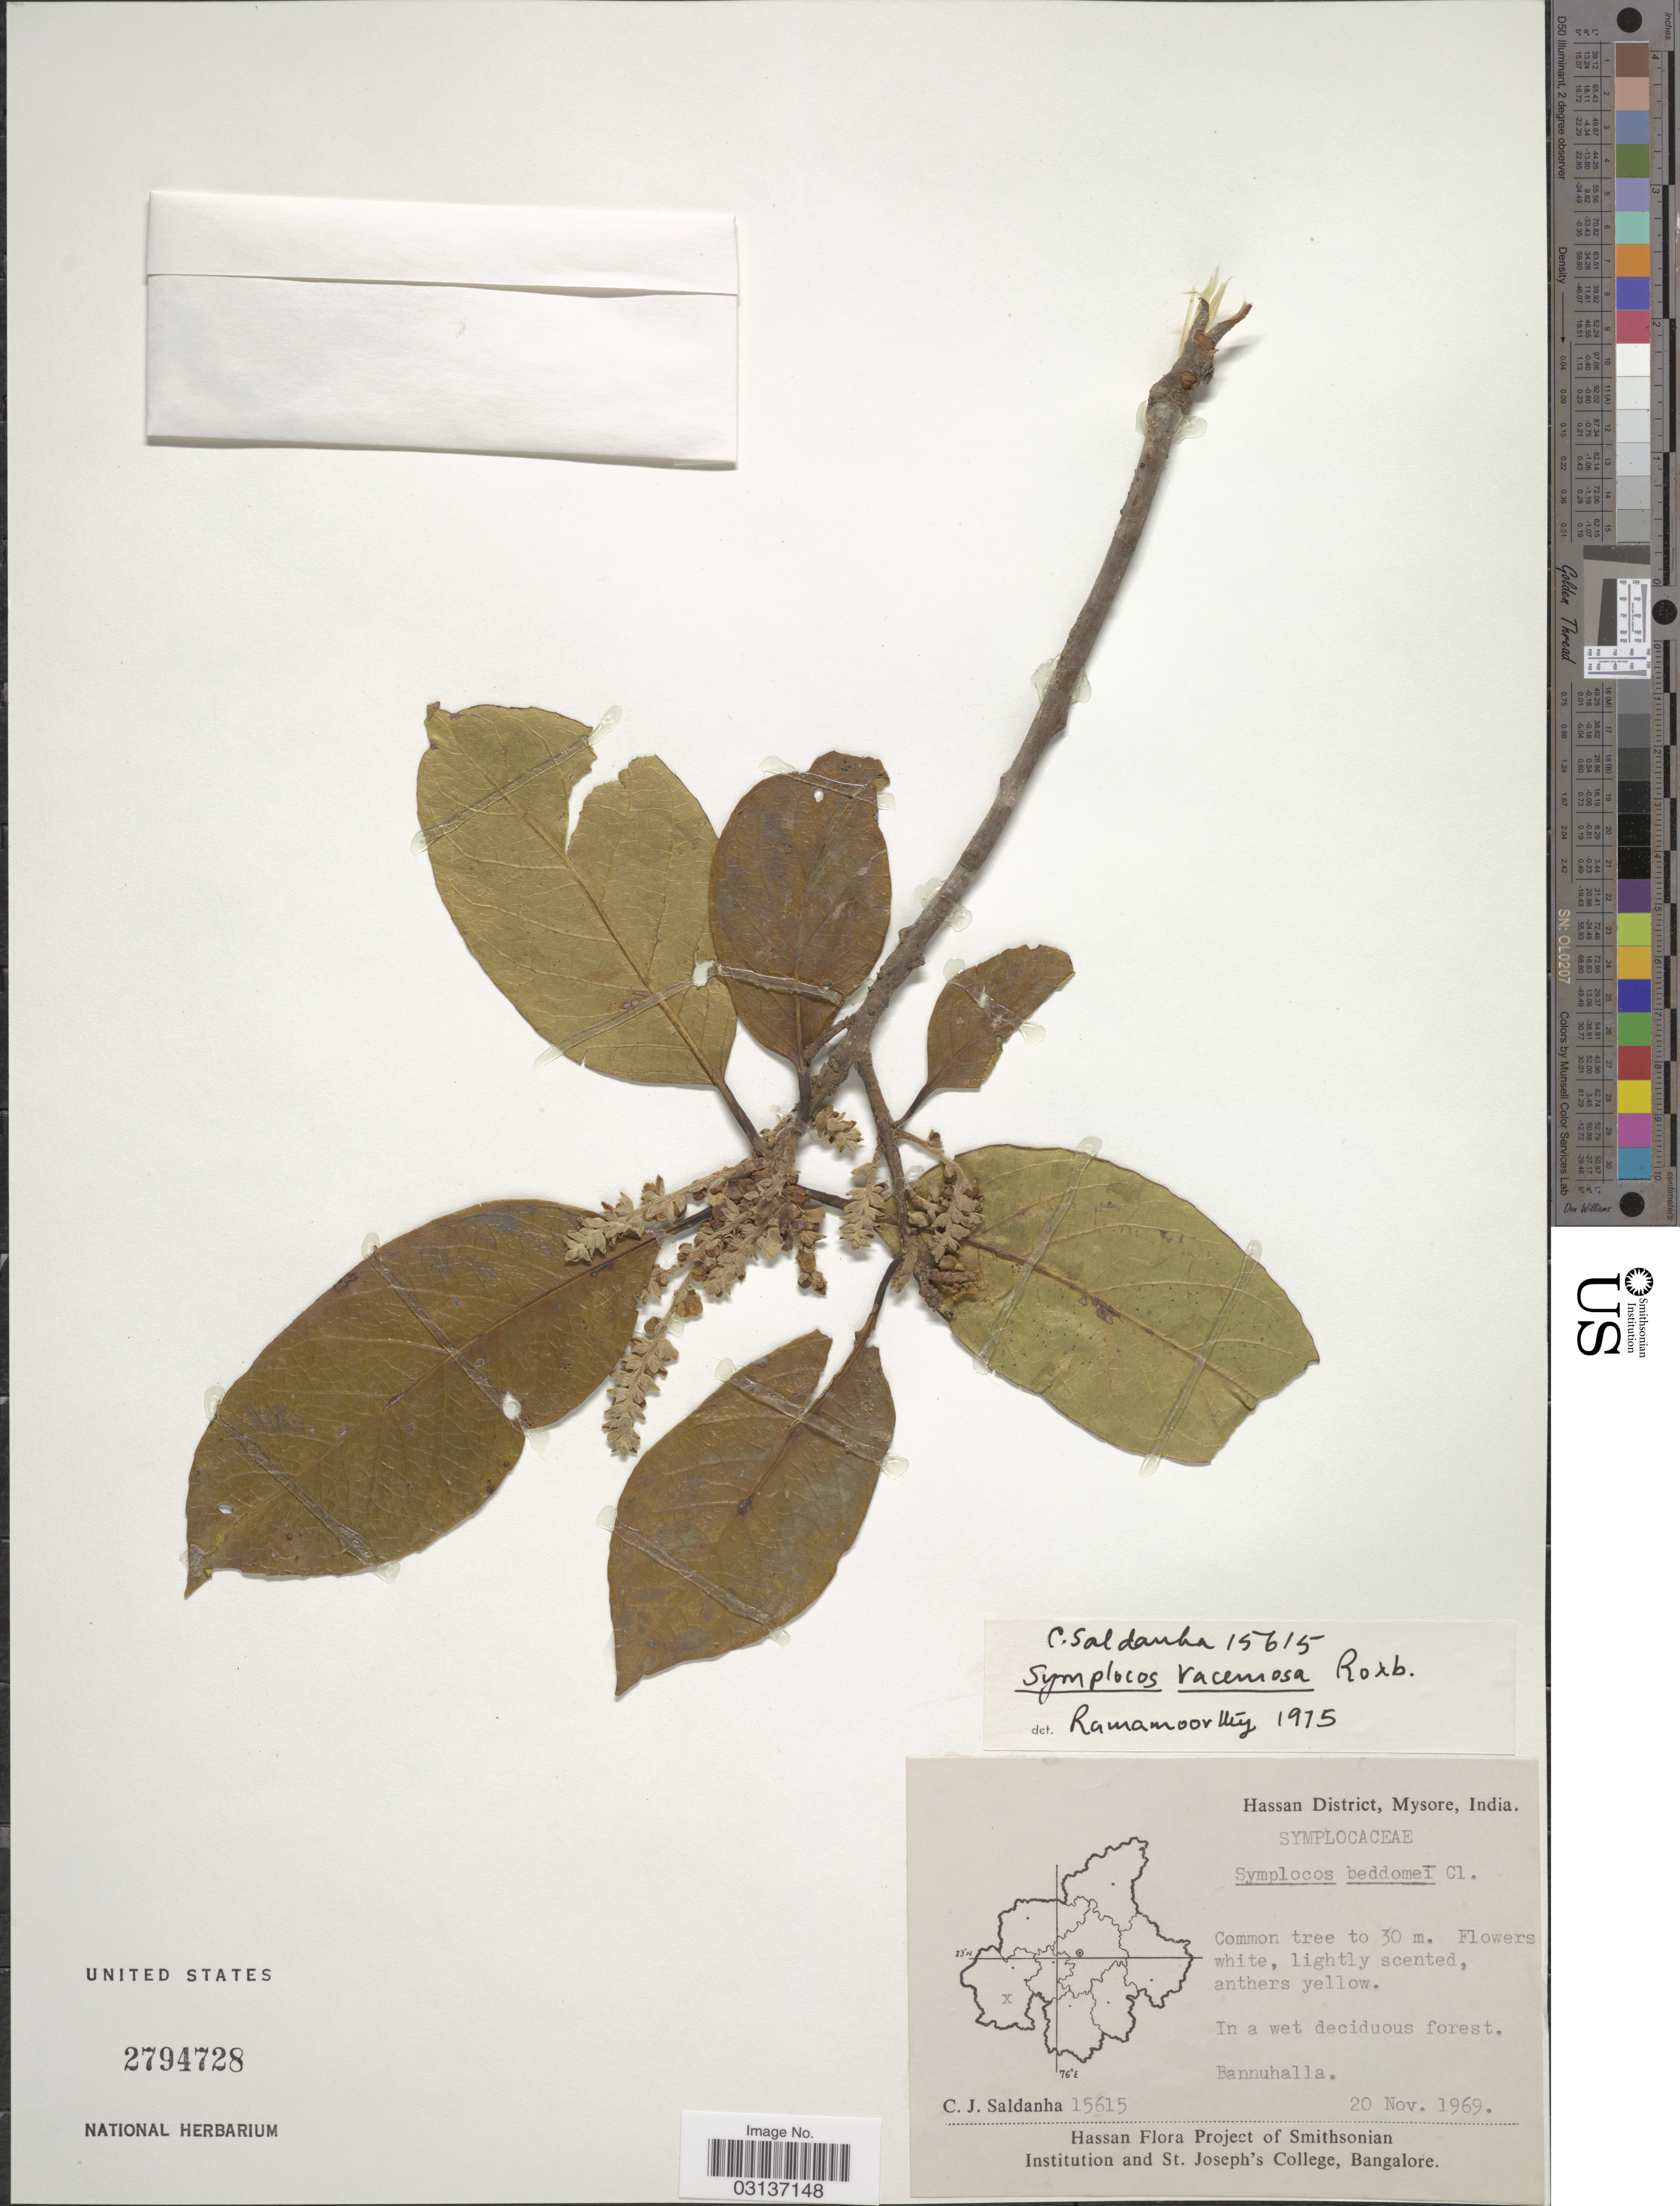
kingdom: Plantae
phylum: Tracheophyta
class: Magnoliopsida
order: Ericales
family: Symplocaceae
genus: Symplocos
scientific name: Symplocos racemosa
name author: Roxb.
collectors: C. J. Saldanha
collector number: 15615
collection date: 1969-11-20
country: India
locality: Hassan District, Mysore. Bannuhalla.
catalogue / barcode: US 2794728